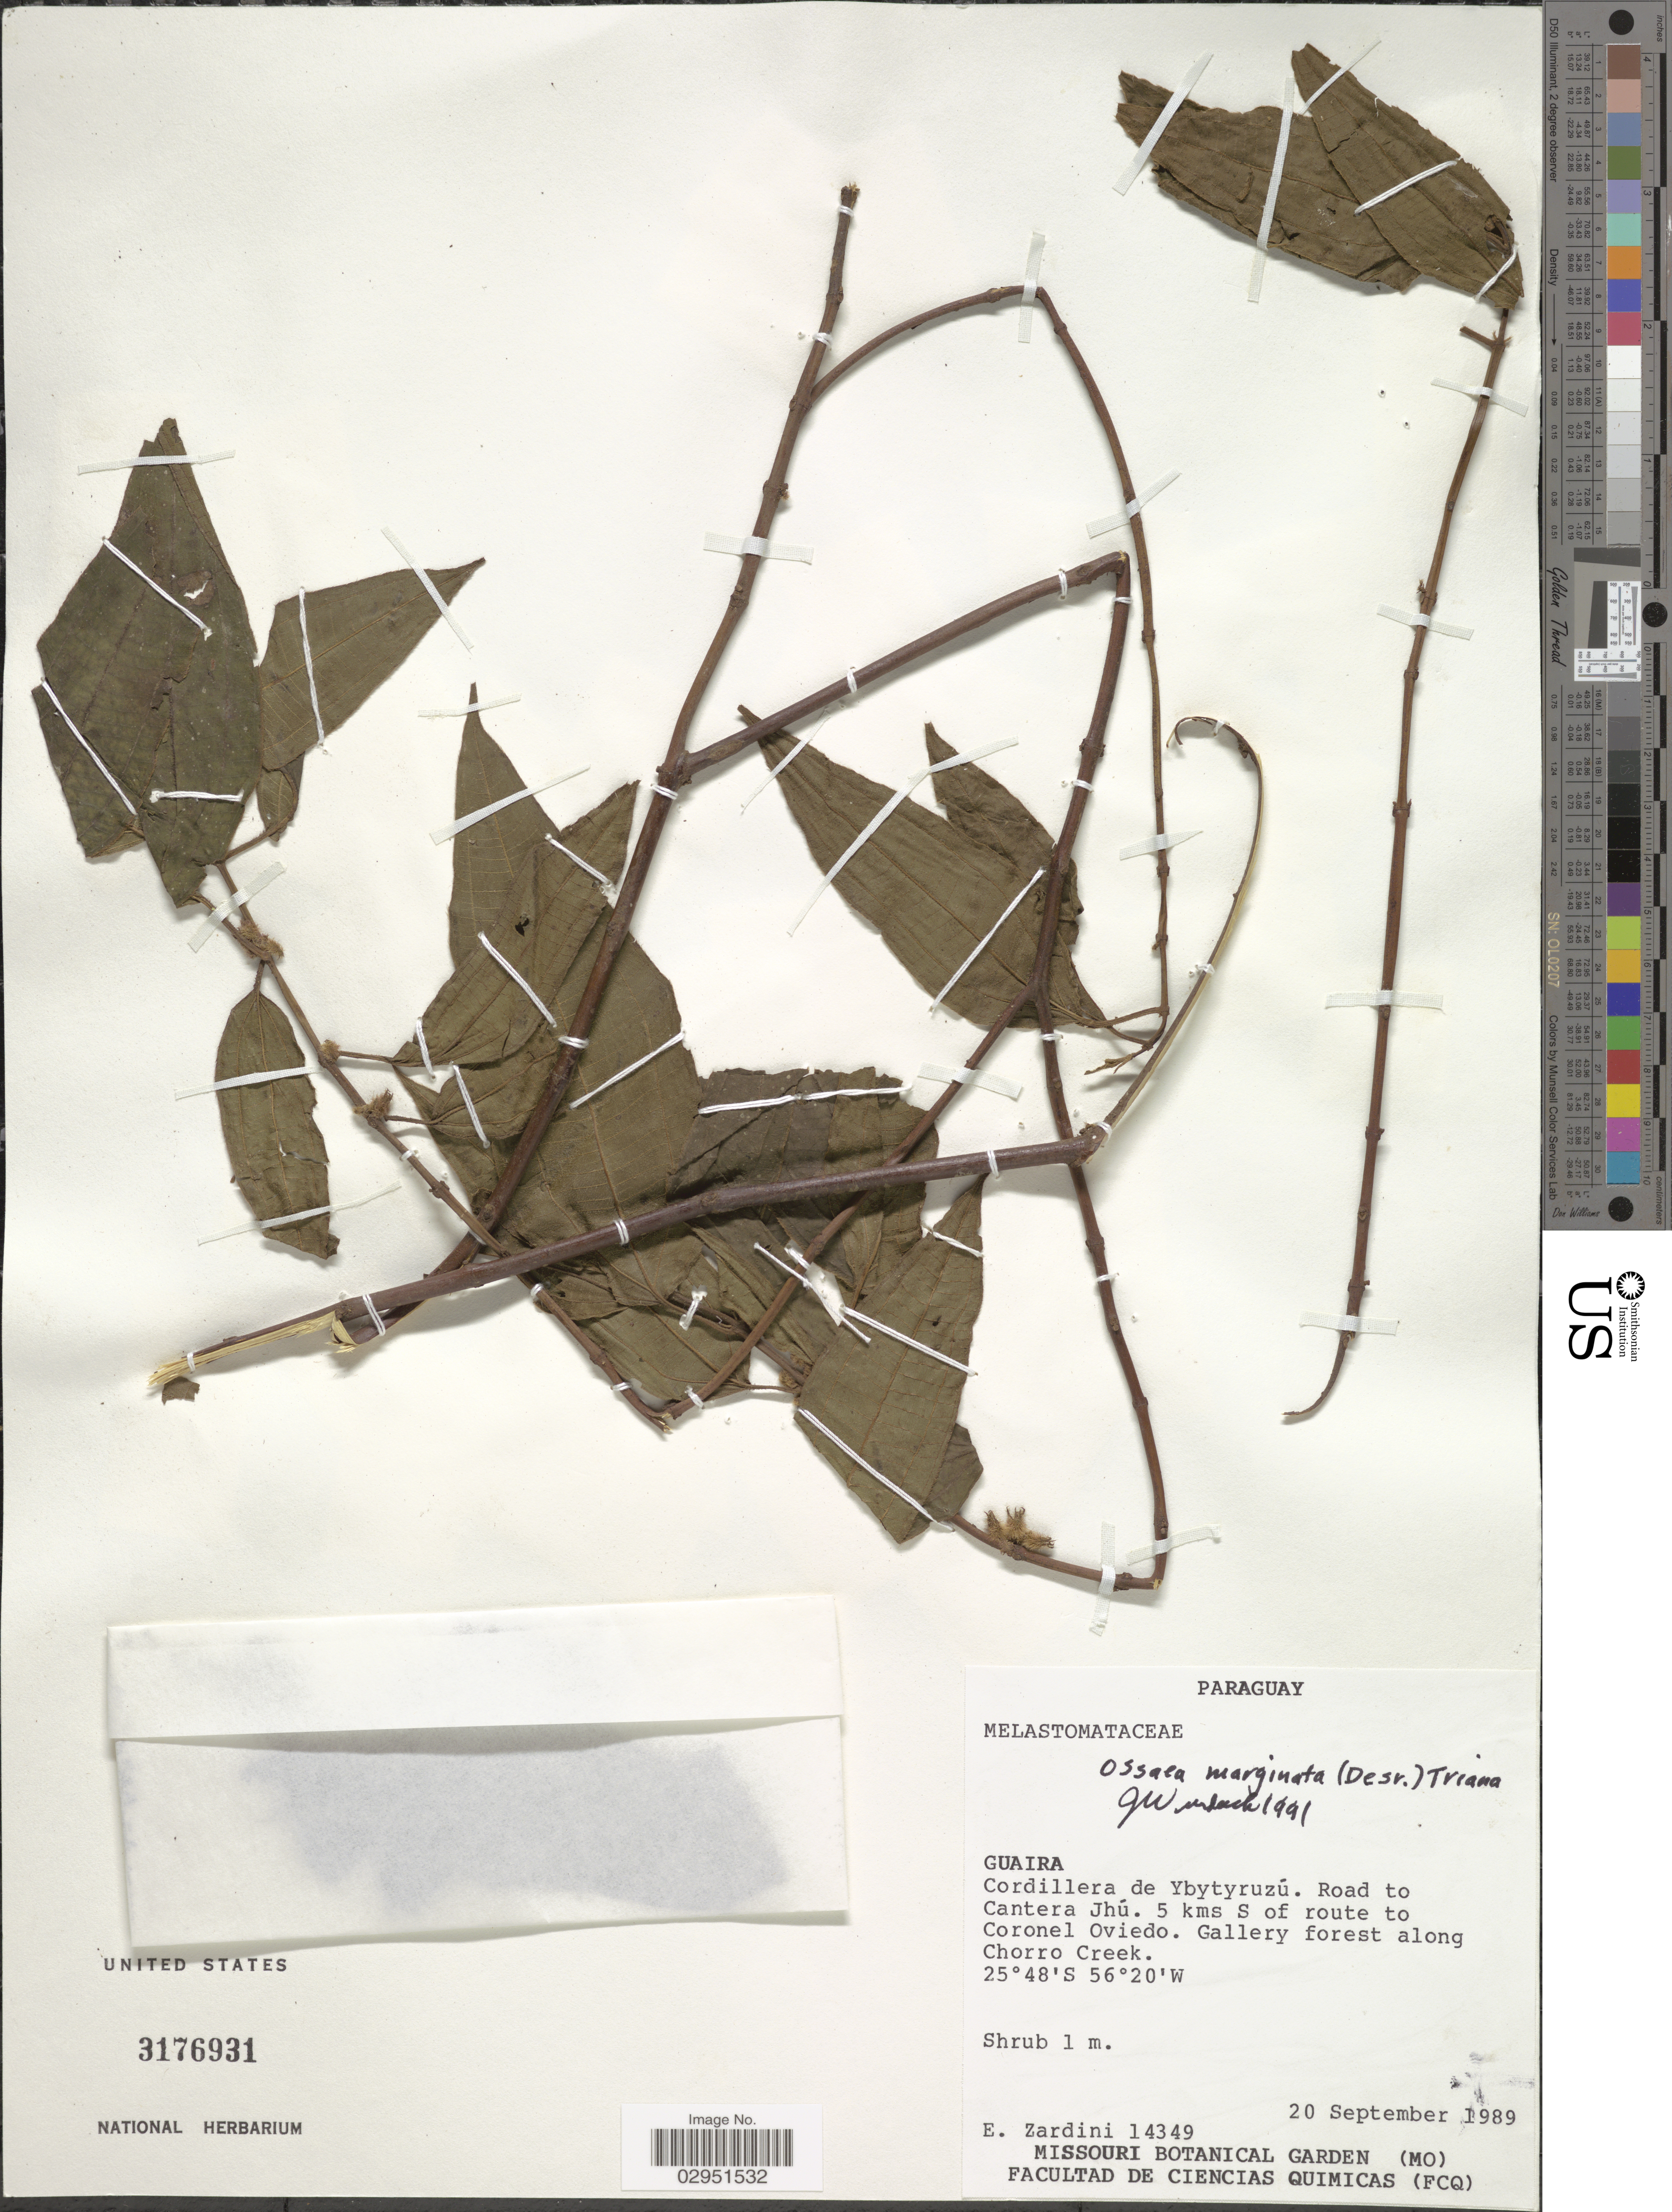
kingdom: Plantae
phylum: Tracheophyta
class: Magnoliopsida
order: Myrtales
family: Melastomataceae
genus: Ossaea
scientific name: Ossaea marginata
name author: Triana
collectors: E. Zardini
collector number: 14349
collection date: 1989-09-20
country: Paraguay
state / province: Guaira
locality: Cordillera de Ybytyruzú. Road to Cantera Jhú. 5 kms S of route to Coronel Oviedo. Gallery forest along Chorro Creek.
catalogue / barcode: US 3176931